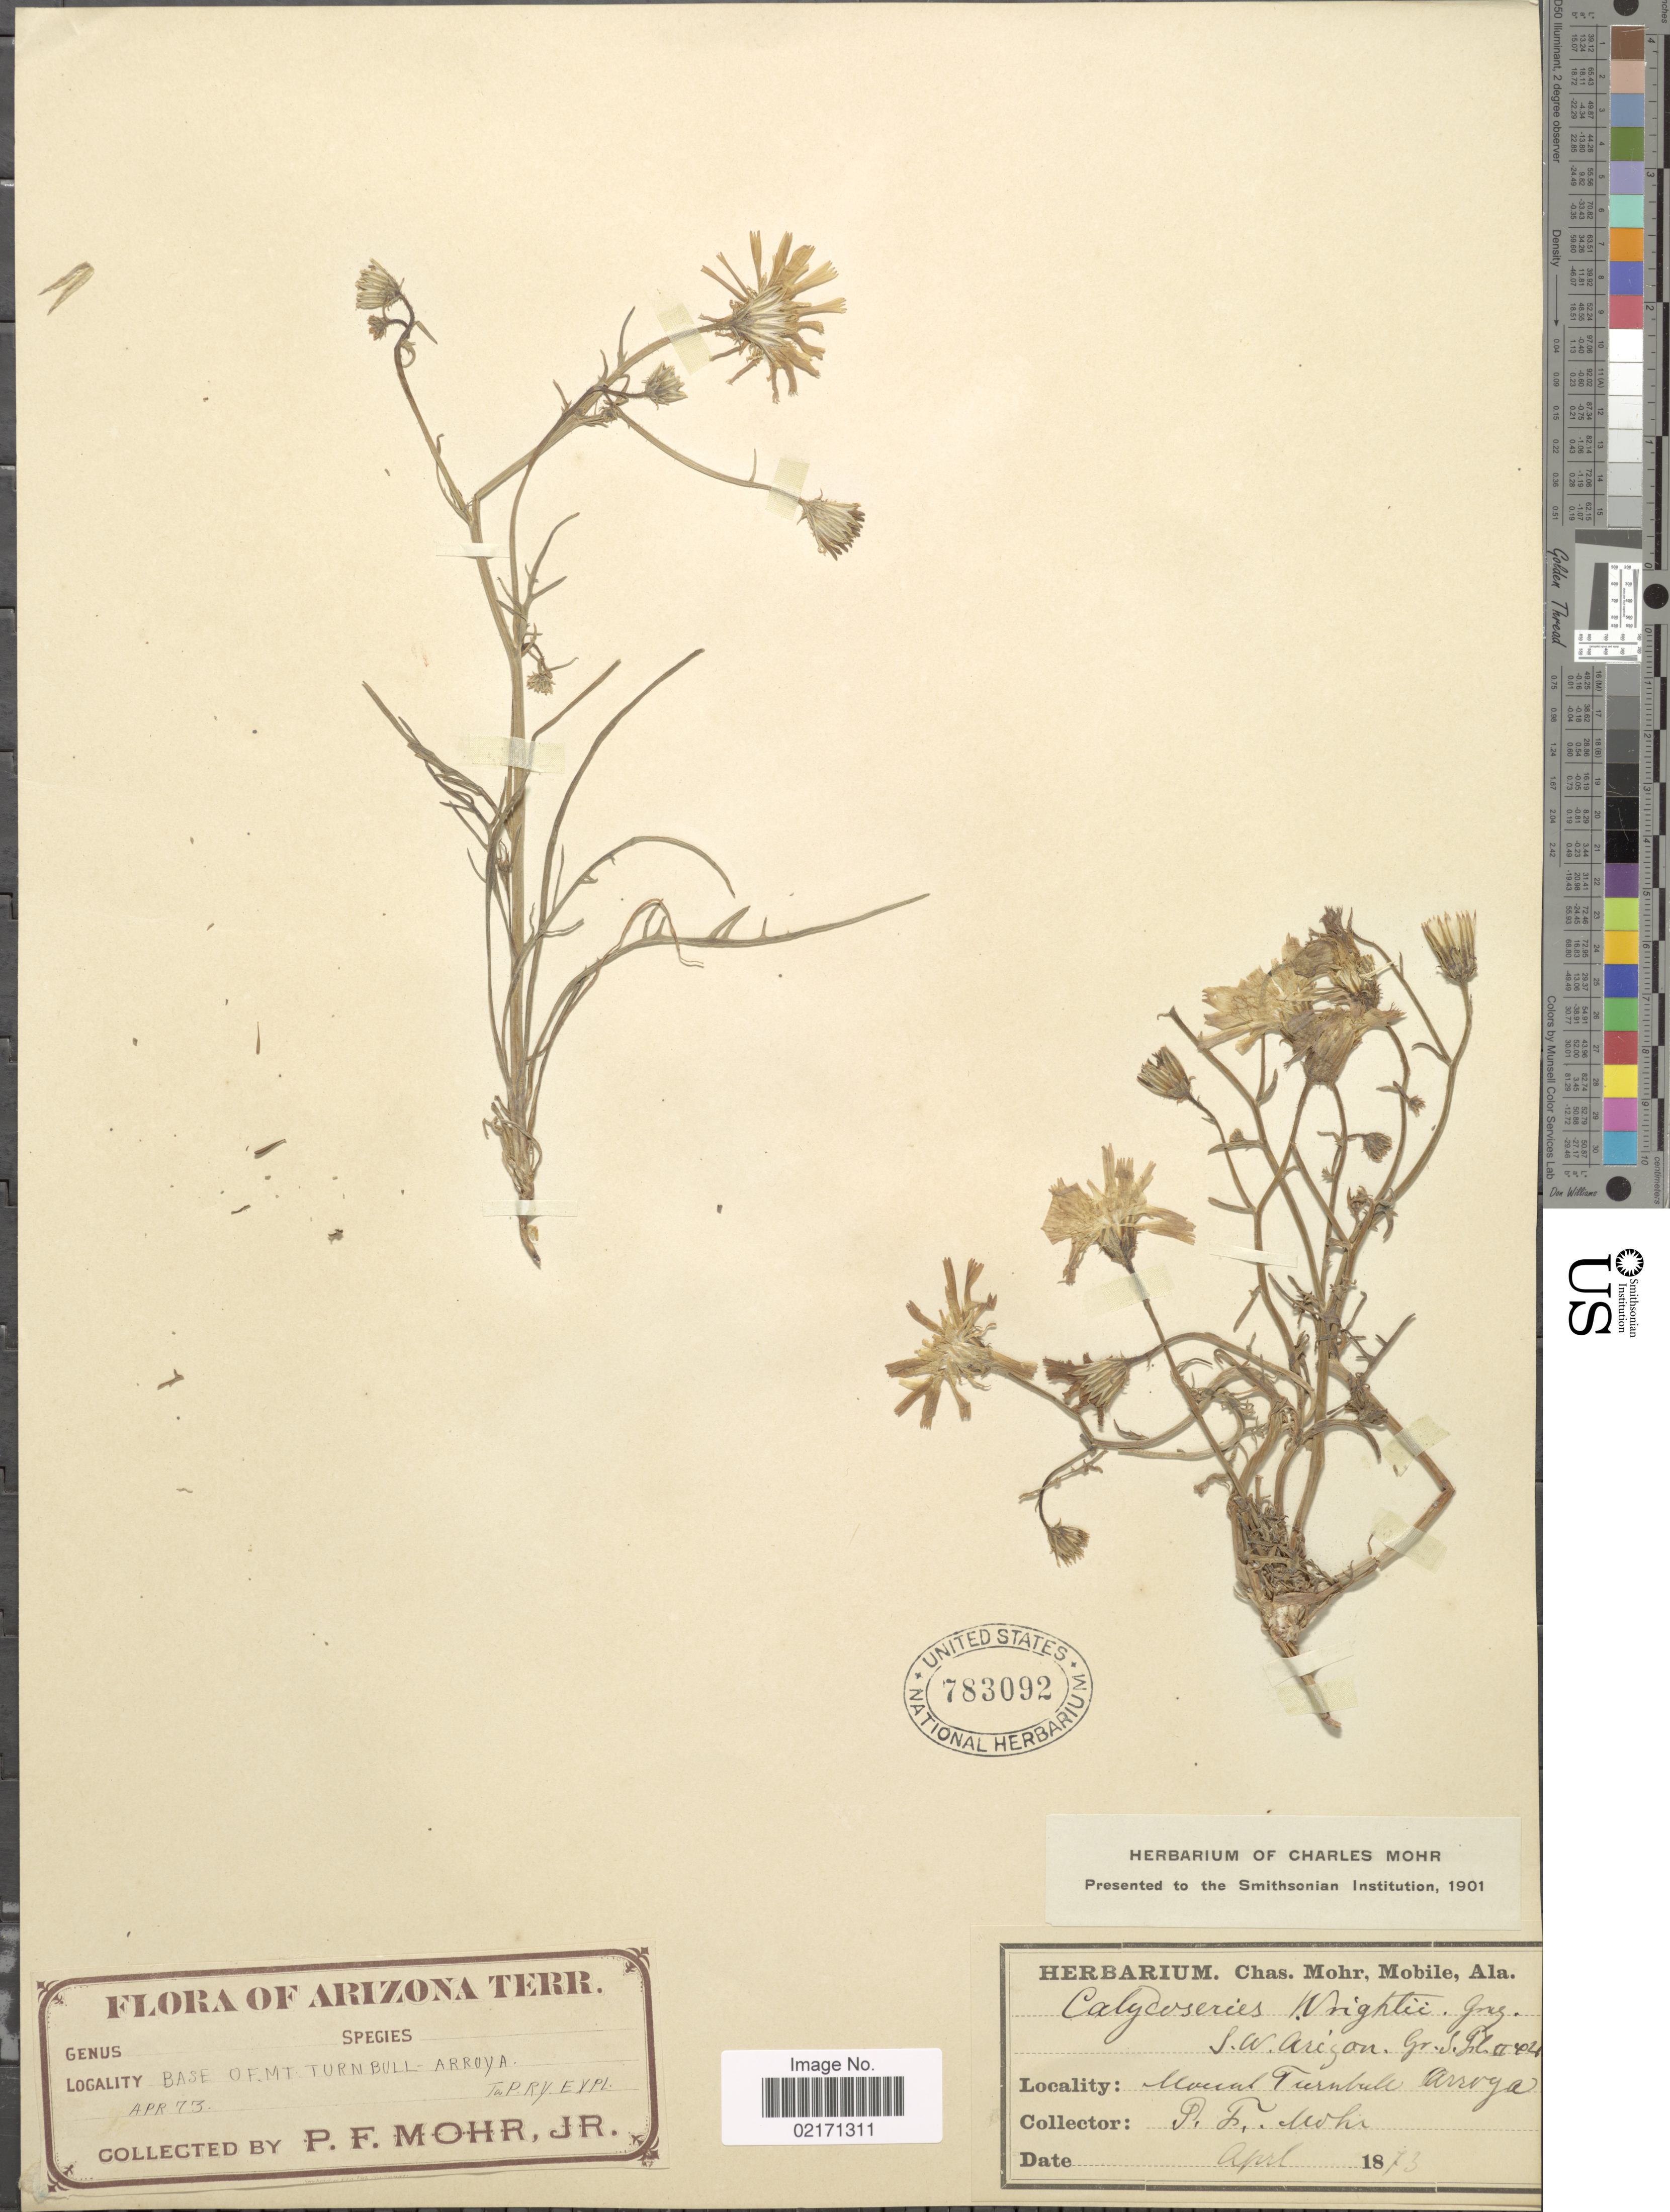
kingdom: Plantae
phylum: Tracheophyta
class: Magnoliopsida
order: Asterales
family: Asteraceae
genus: Calycoseris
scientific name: Calycoseris wrightii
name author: A. Gray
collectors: Mohr Jr., P. F.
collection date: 1873-04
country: United States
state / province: Arizona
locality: Base of Mt. Turnbull - Arroya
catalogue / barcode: US 783092